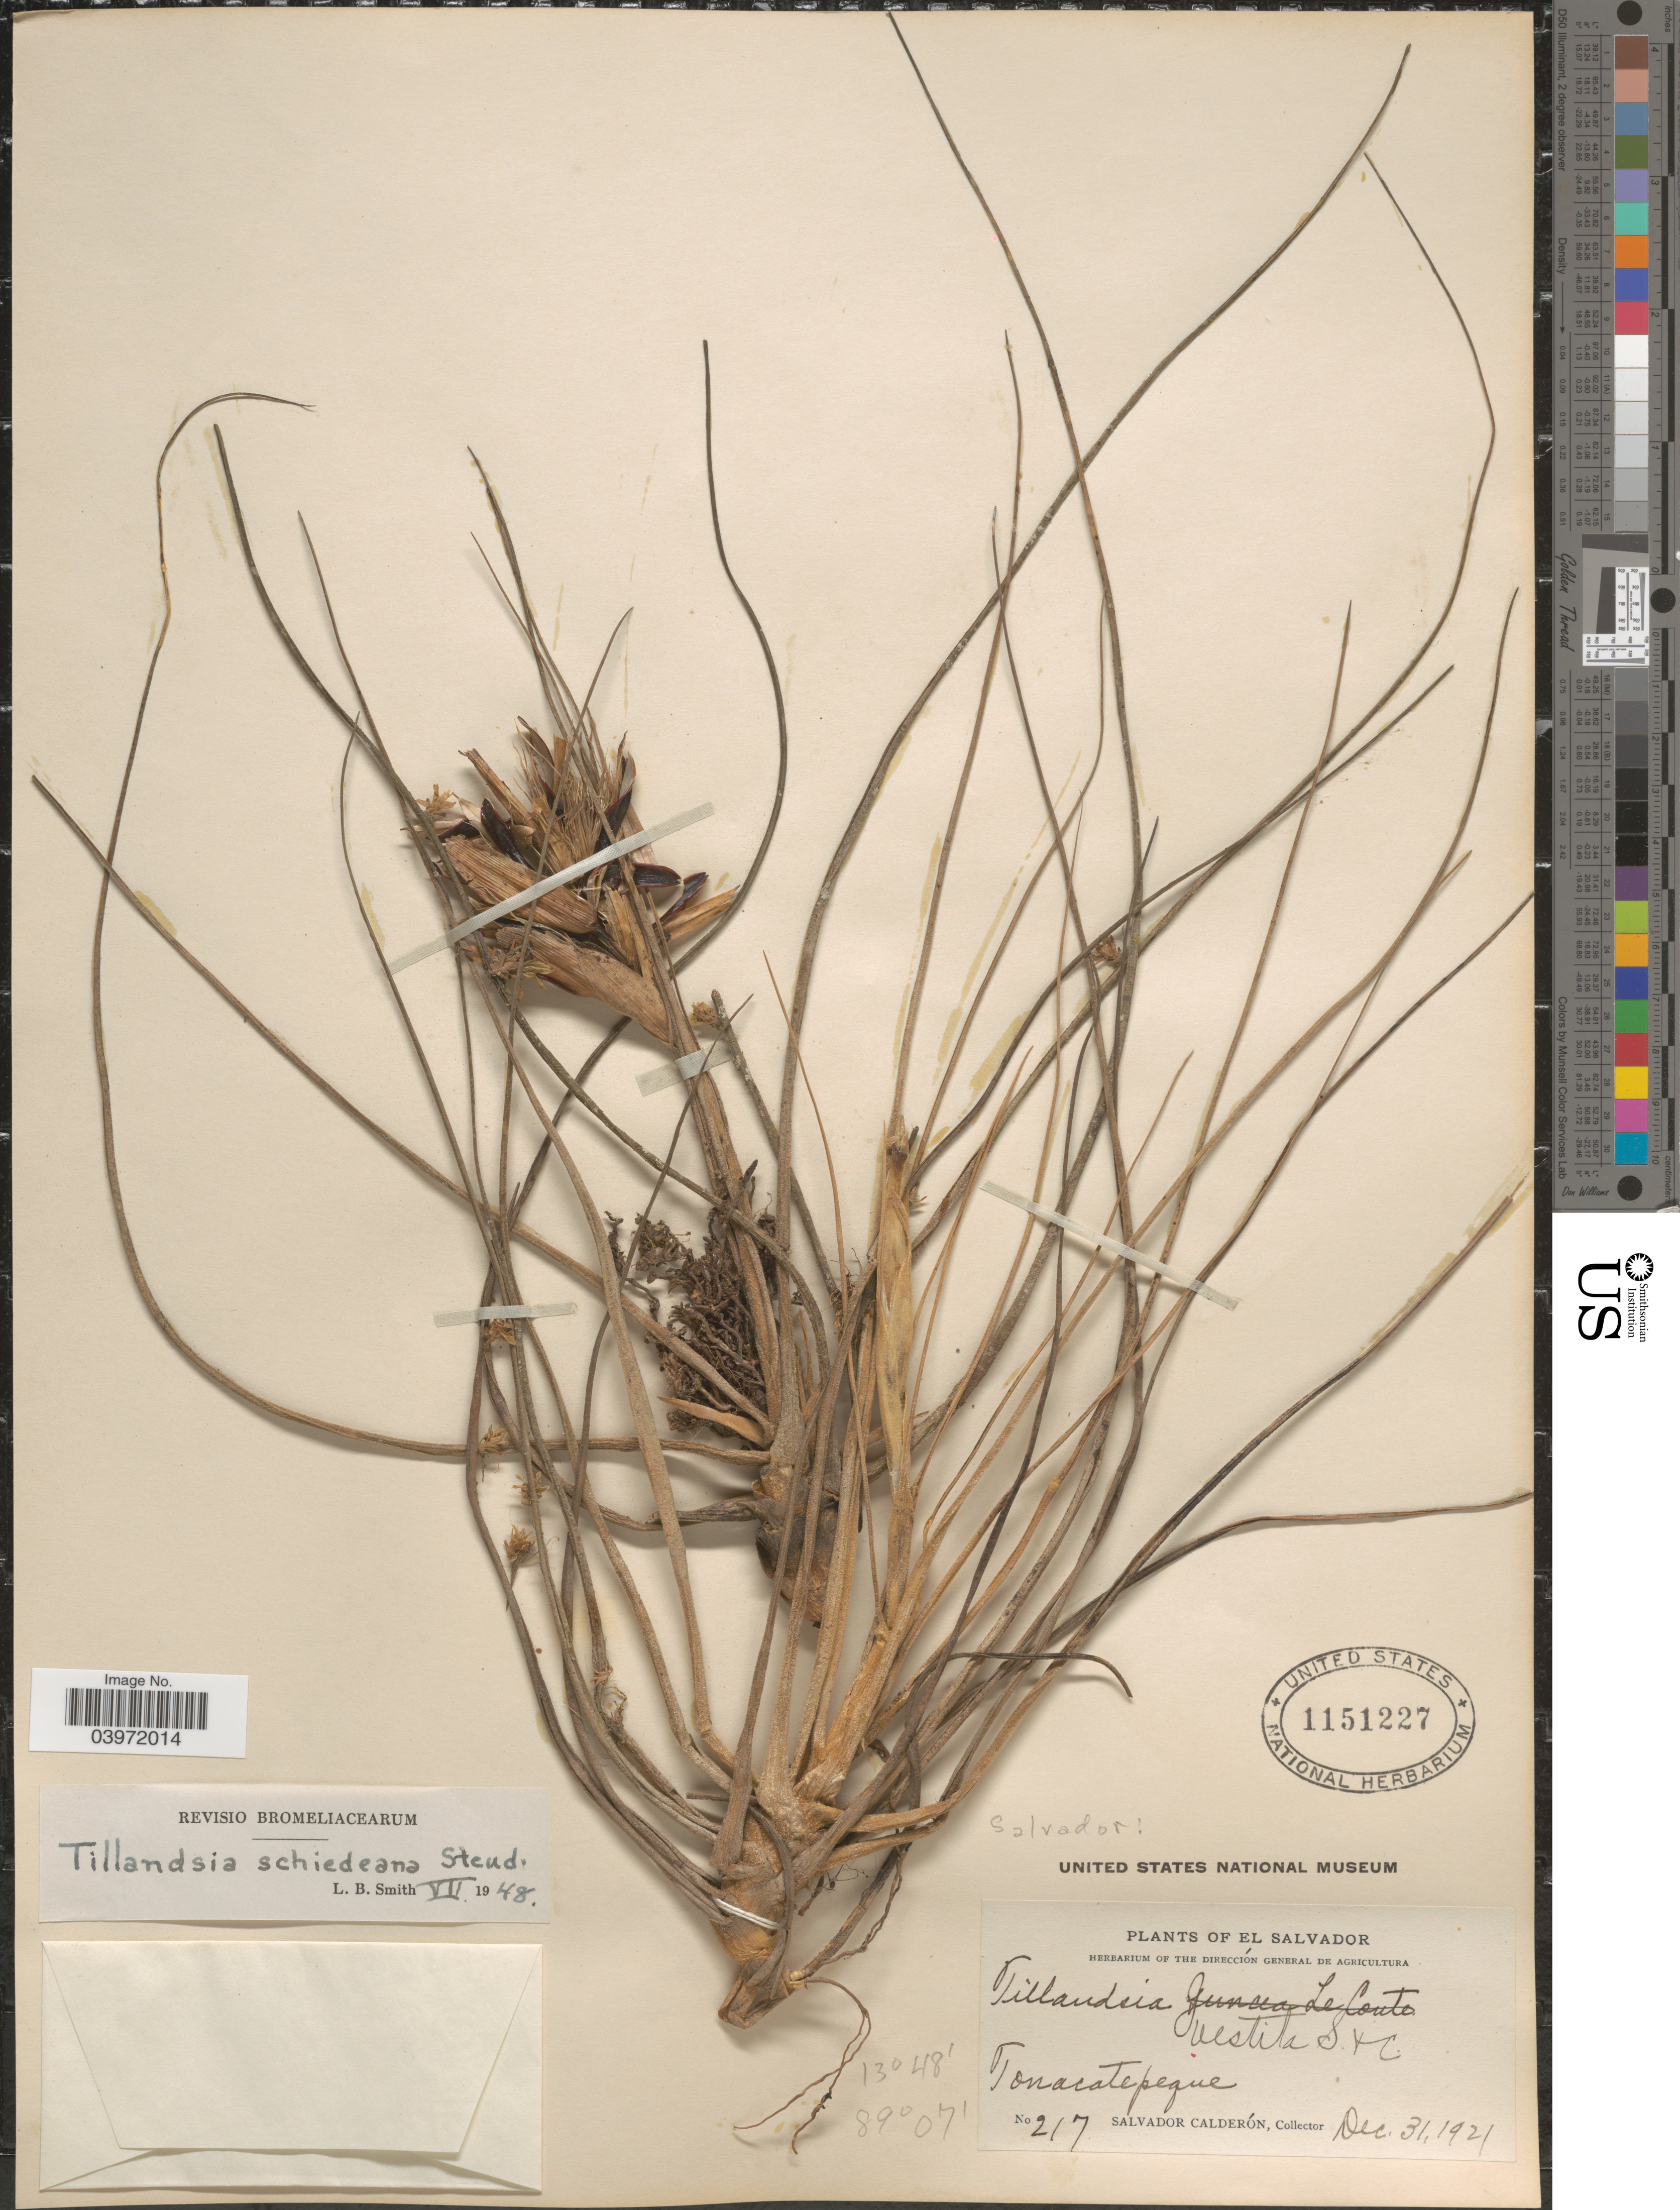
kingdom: Plantae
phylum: Tracheophyta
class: Liliopsida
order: Poales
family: Bromeliaceae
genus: Tillandsia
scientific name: Tillandsia schiedeana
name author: Steud.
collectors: S. Calderón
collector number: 217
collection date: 1921-12-31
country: El Salvador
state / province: San Salvador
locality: Salvador: Tonacatepeque.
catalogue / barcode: US 1151227